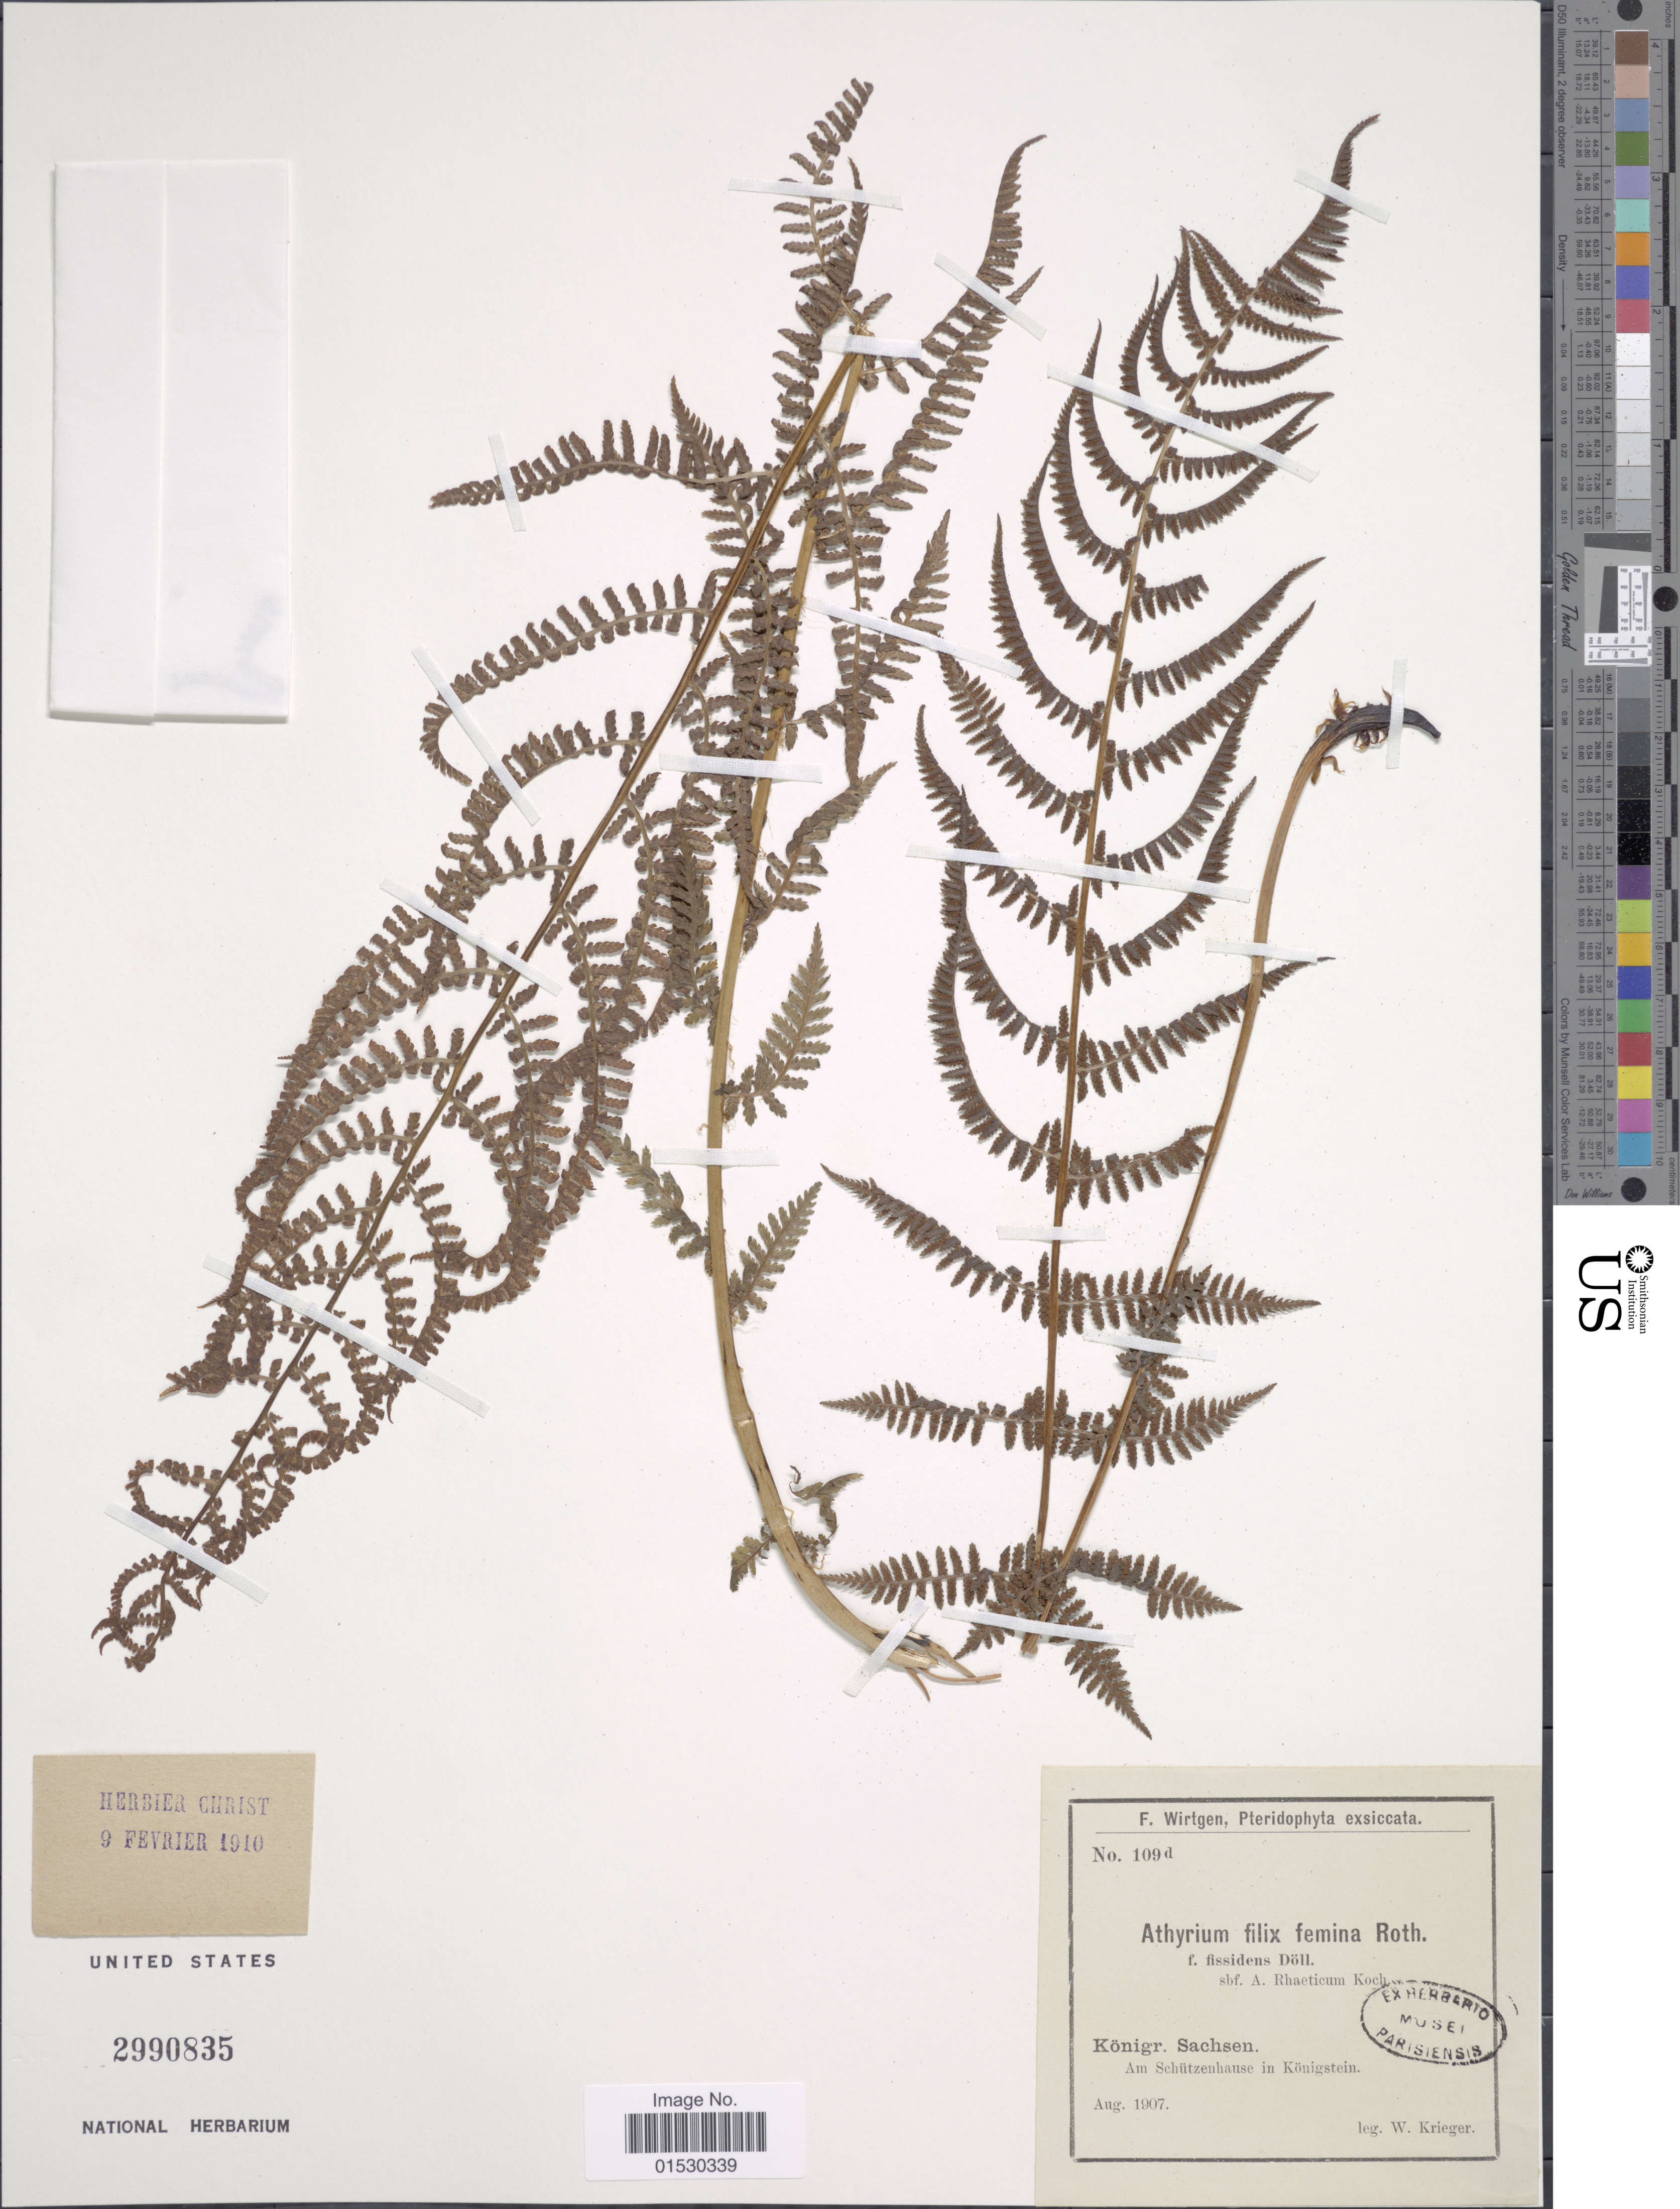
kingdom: Plantae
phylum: Tracheophyta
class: Polypodiopsida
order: Polypodiales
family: Athyriaceae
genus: Athyrium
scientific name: Athyrium filix-femina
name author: (L.) Roth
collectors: W. Krieger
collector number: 109d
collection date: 1907-08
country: Germany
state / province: Sachsen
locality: Konigr. Sachsen, am Schutzenhause in Konigstein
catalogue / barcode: US 2990835